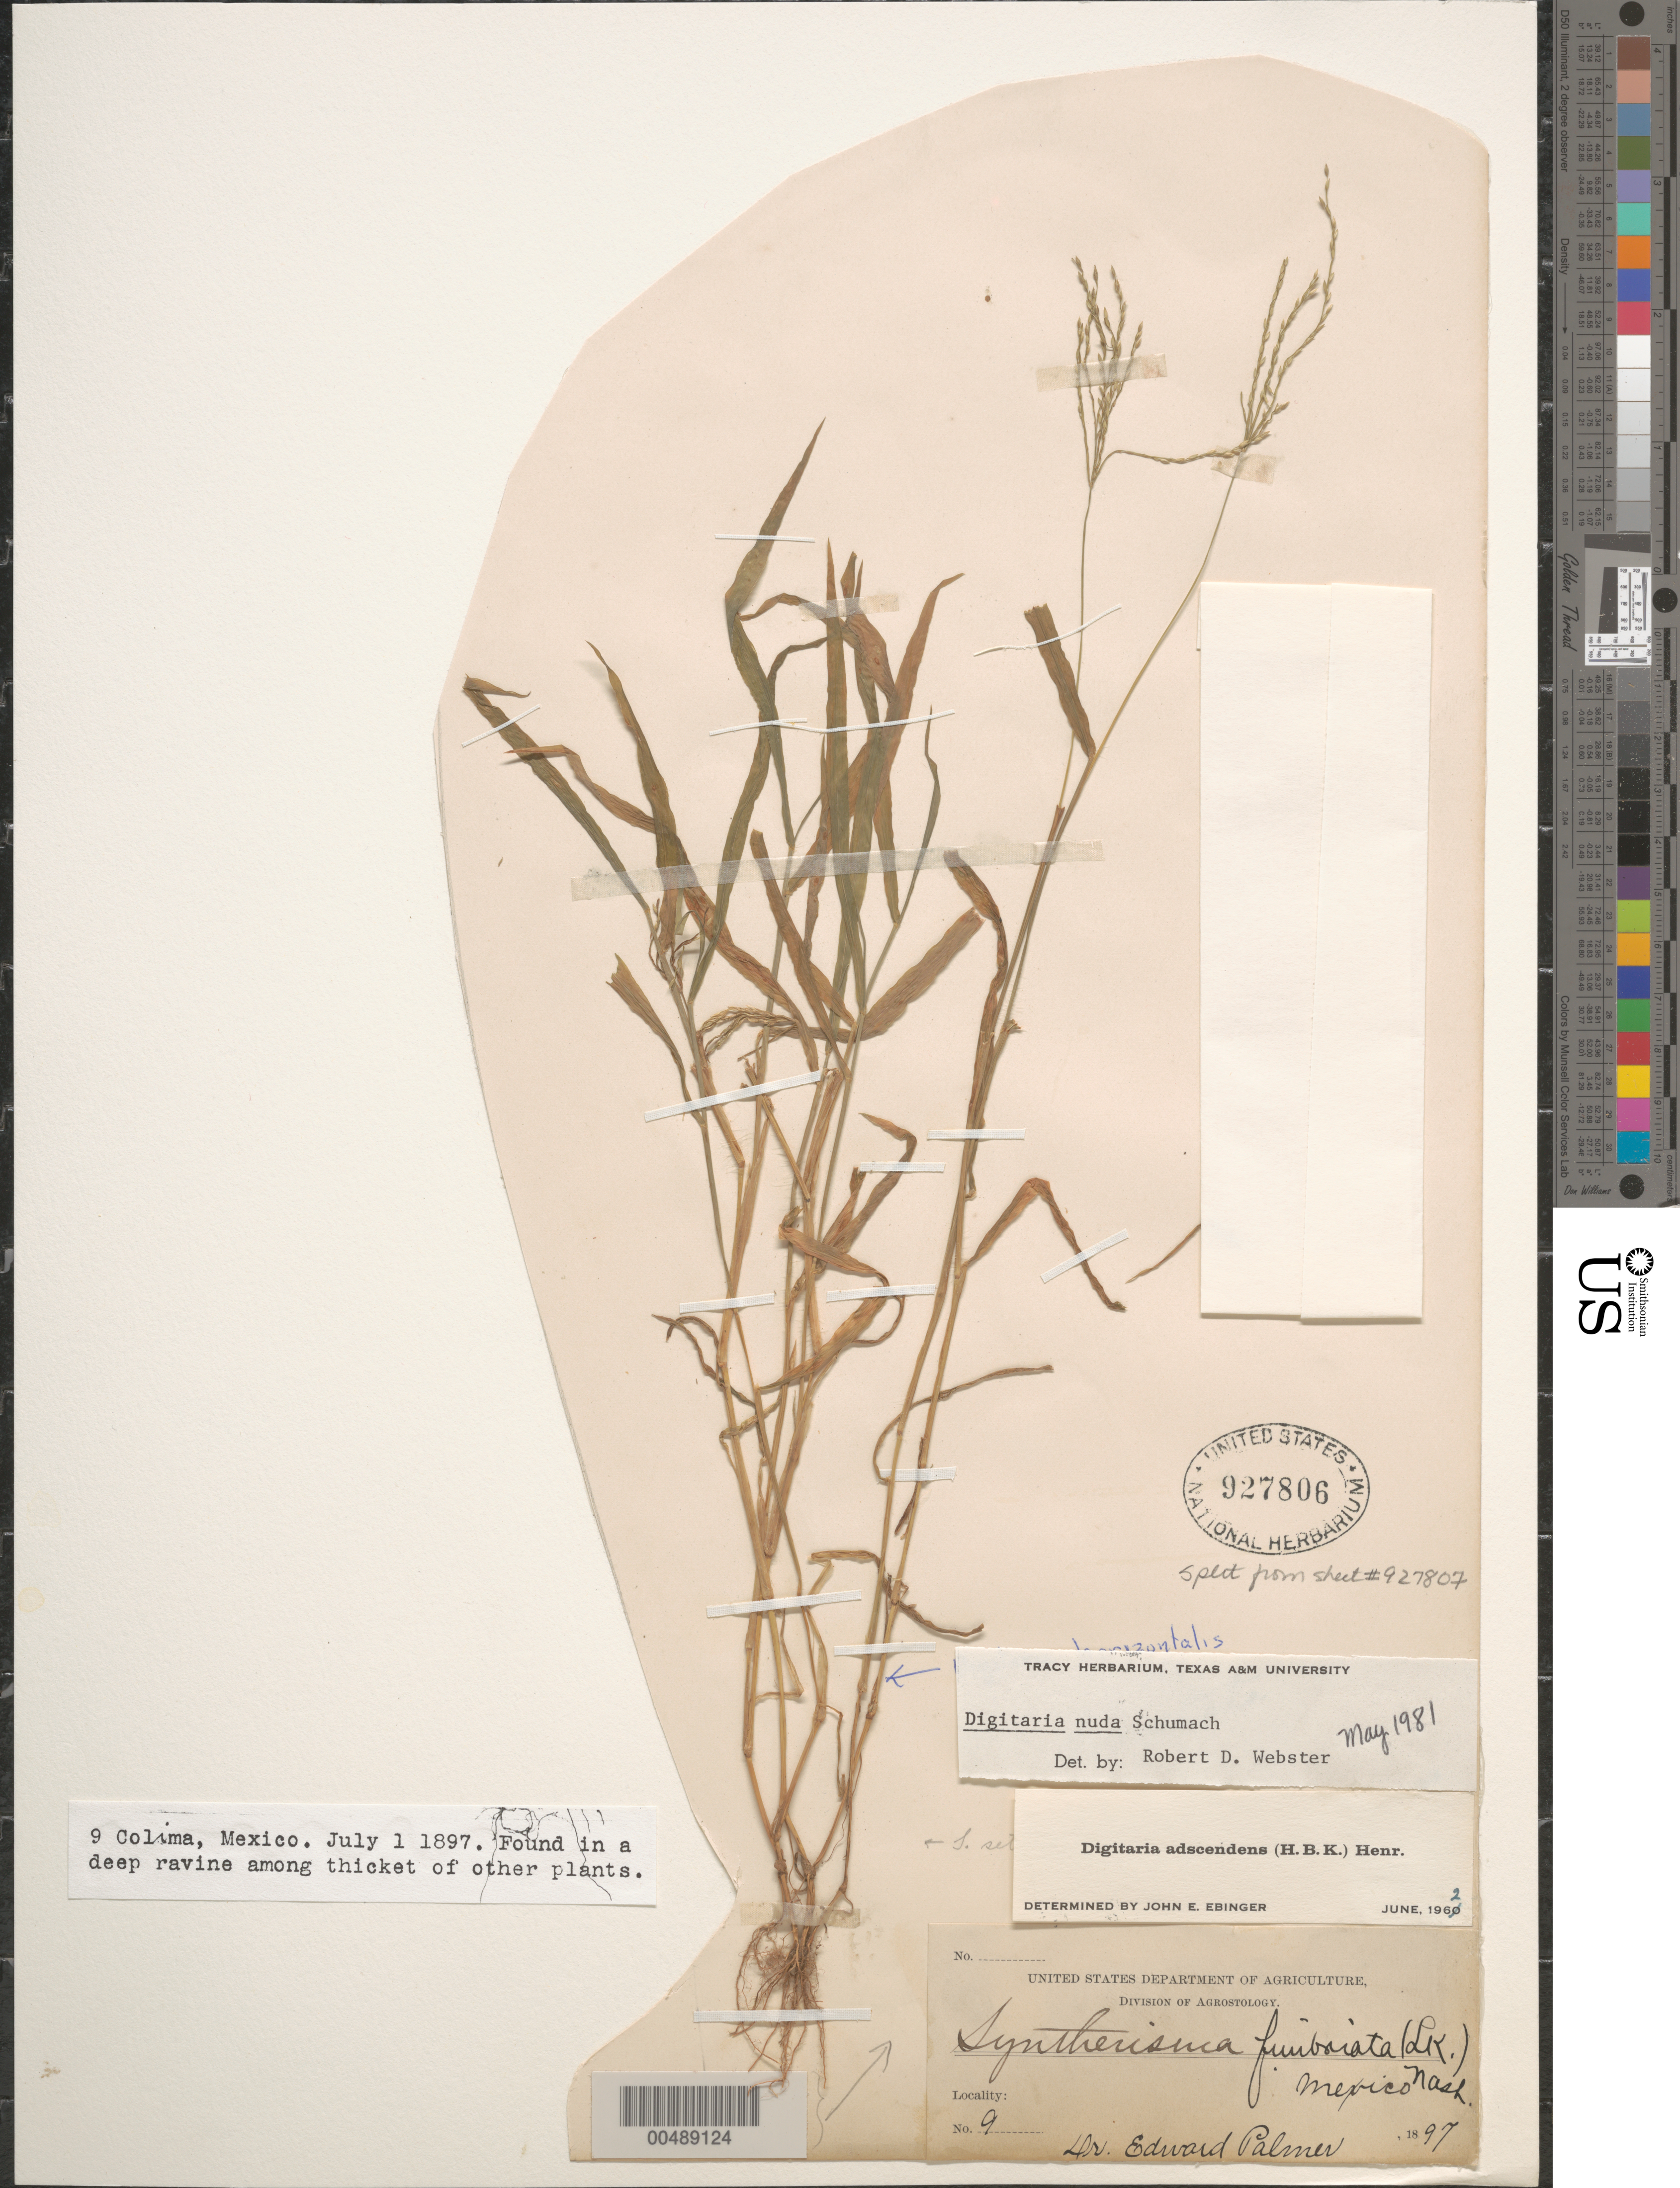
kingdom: Plantae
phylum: Tracheophyta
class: Liliopsida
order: Poales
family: Poaceae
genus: Digitaria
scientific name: Digitaria nuda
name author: Schumach.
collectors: E. Palmer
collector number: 9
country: Mexico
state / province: Colima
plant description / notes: separated from sheet # 927807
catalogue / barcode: US 9727806